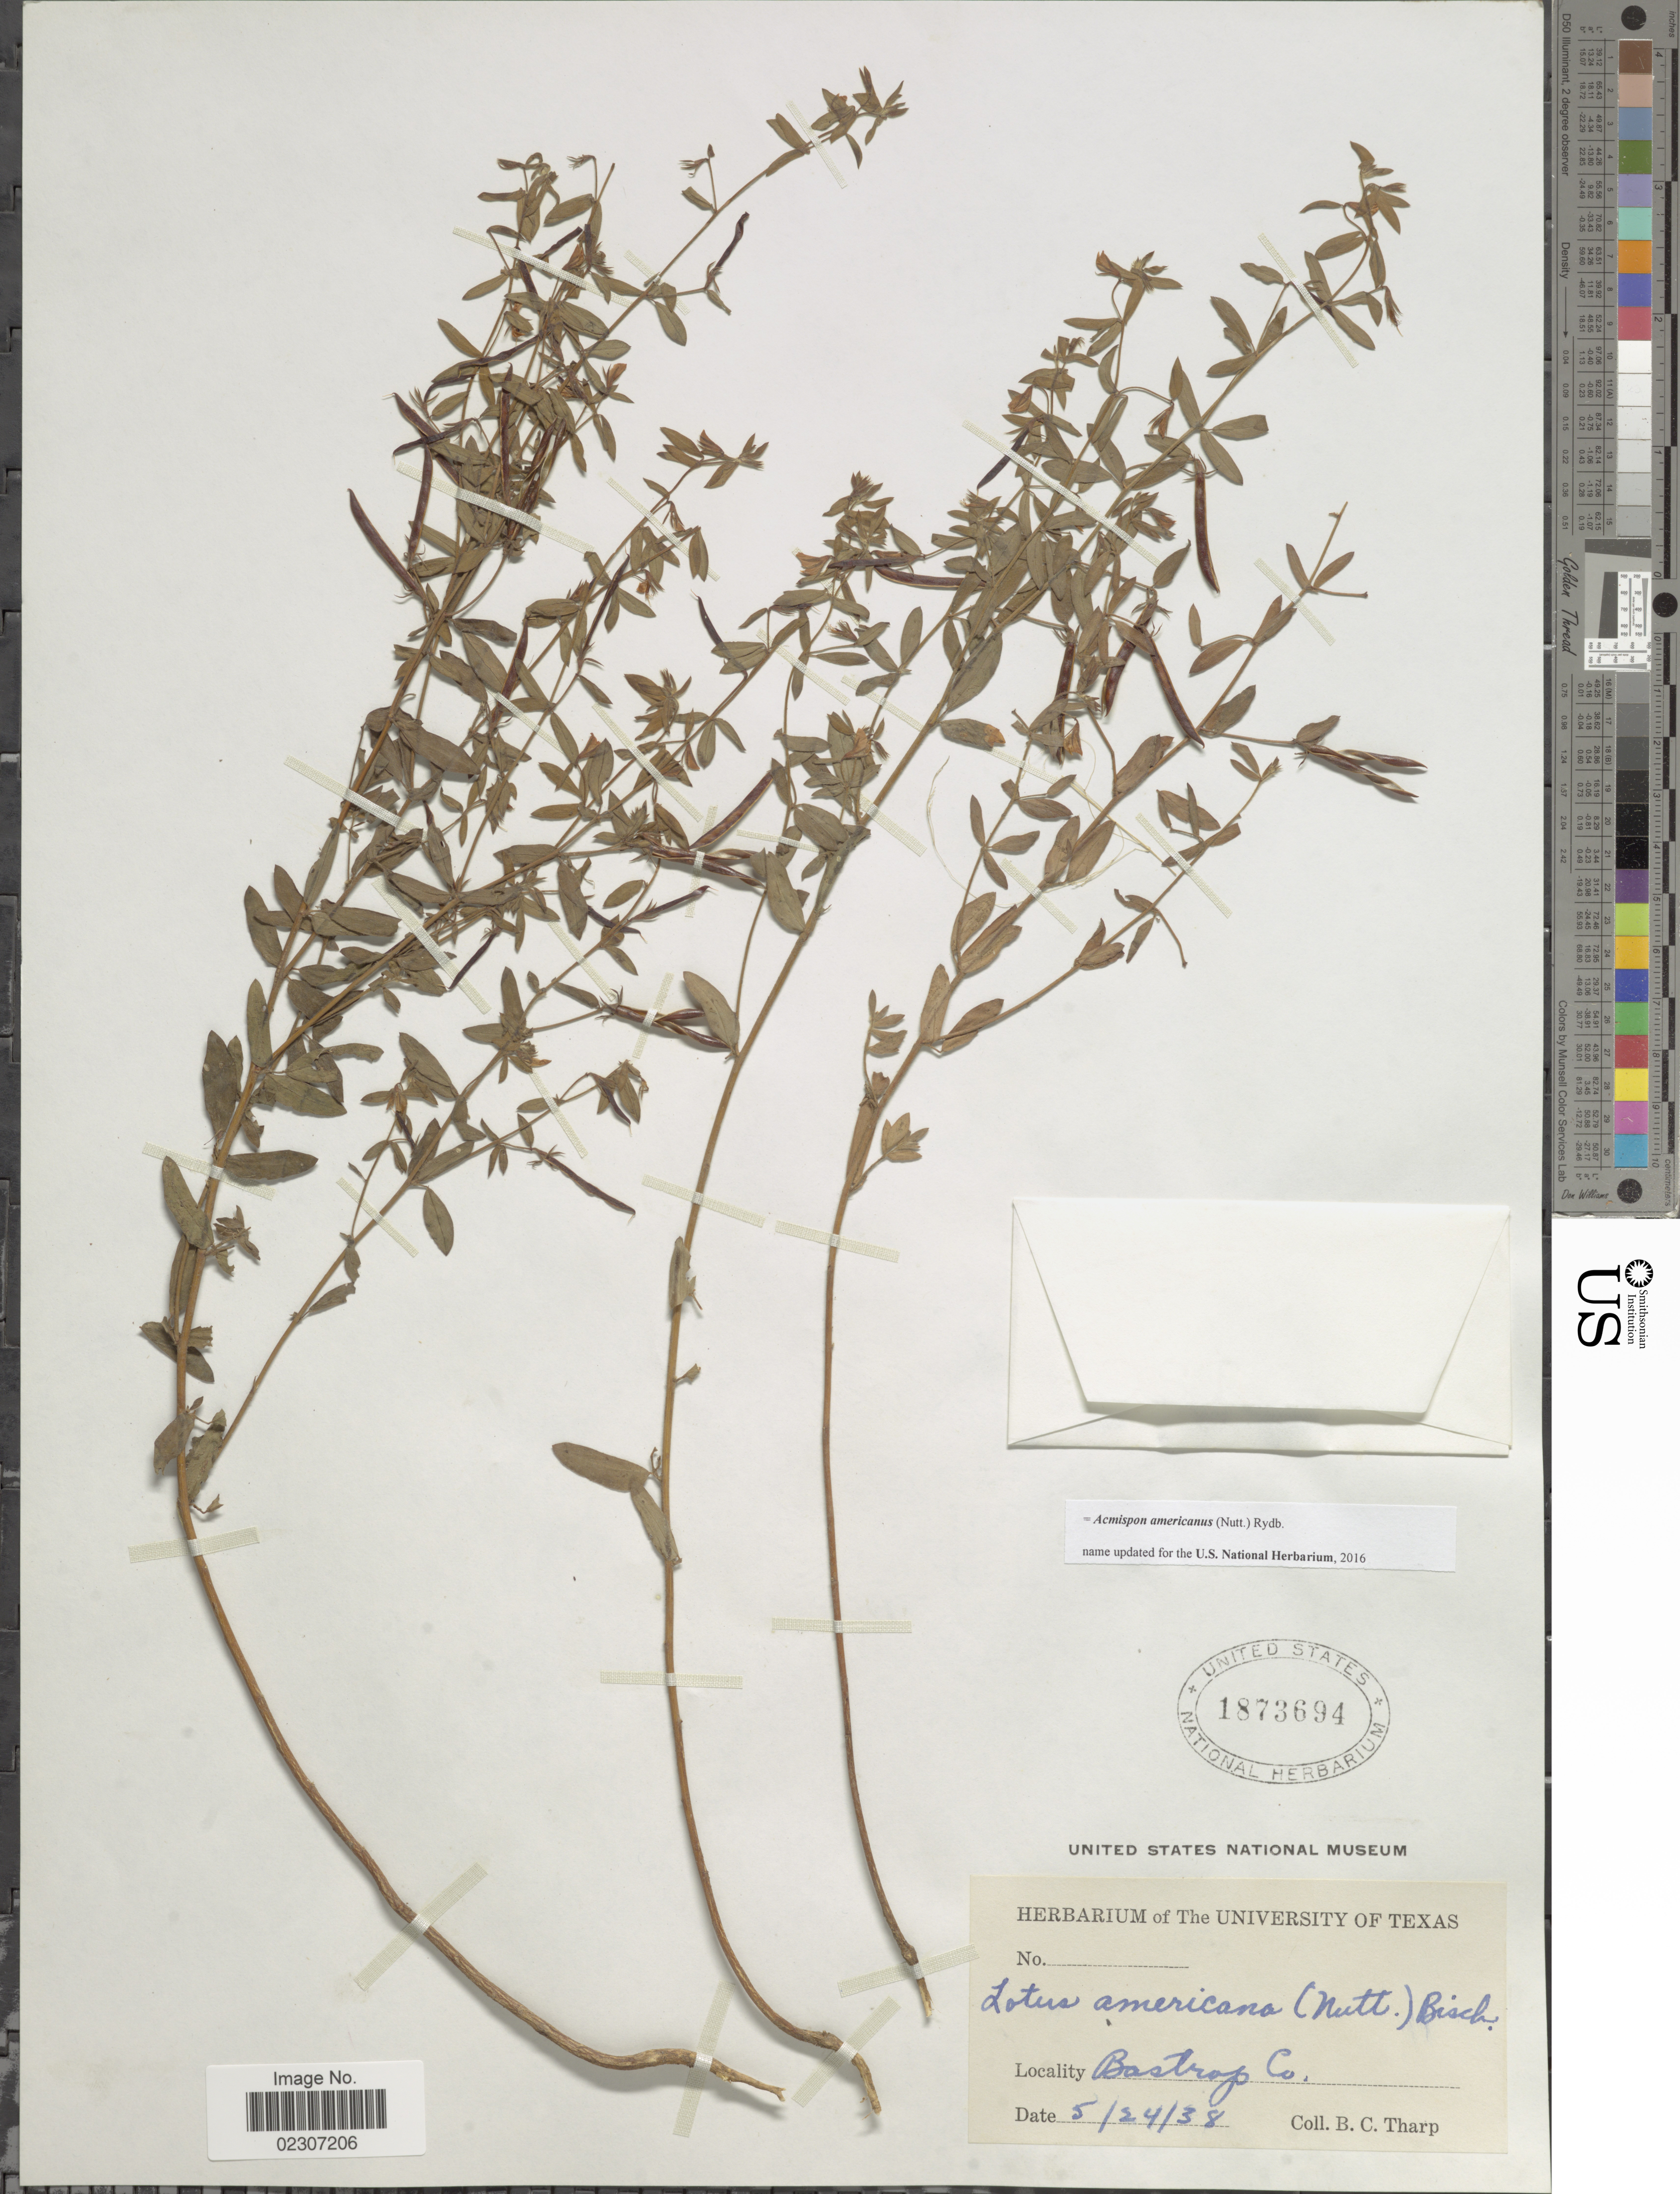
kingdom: Plantae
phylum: Tracheophyta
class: Magnoliopsida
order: Fabales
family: Fabaceae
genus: Acmispon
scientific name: Acmispon americanus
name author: (Nutt.) Rydb.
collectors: B. C. Tharp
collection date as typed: Transcribed d/m/y: 24/5/38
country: United States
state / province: Texas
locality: Bastrop Co.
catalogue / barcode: US 1873694